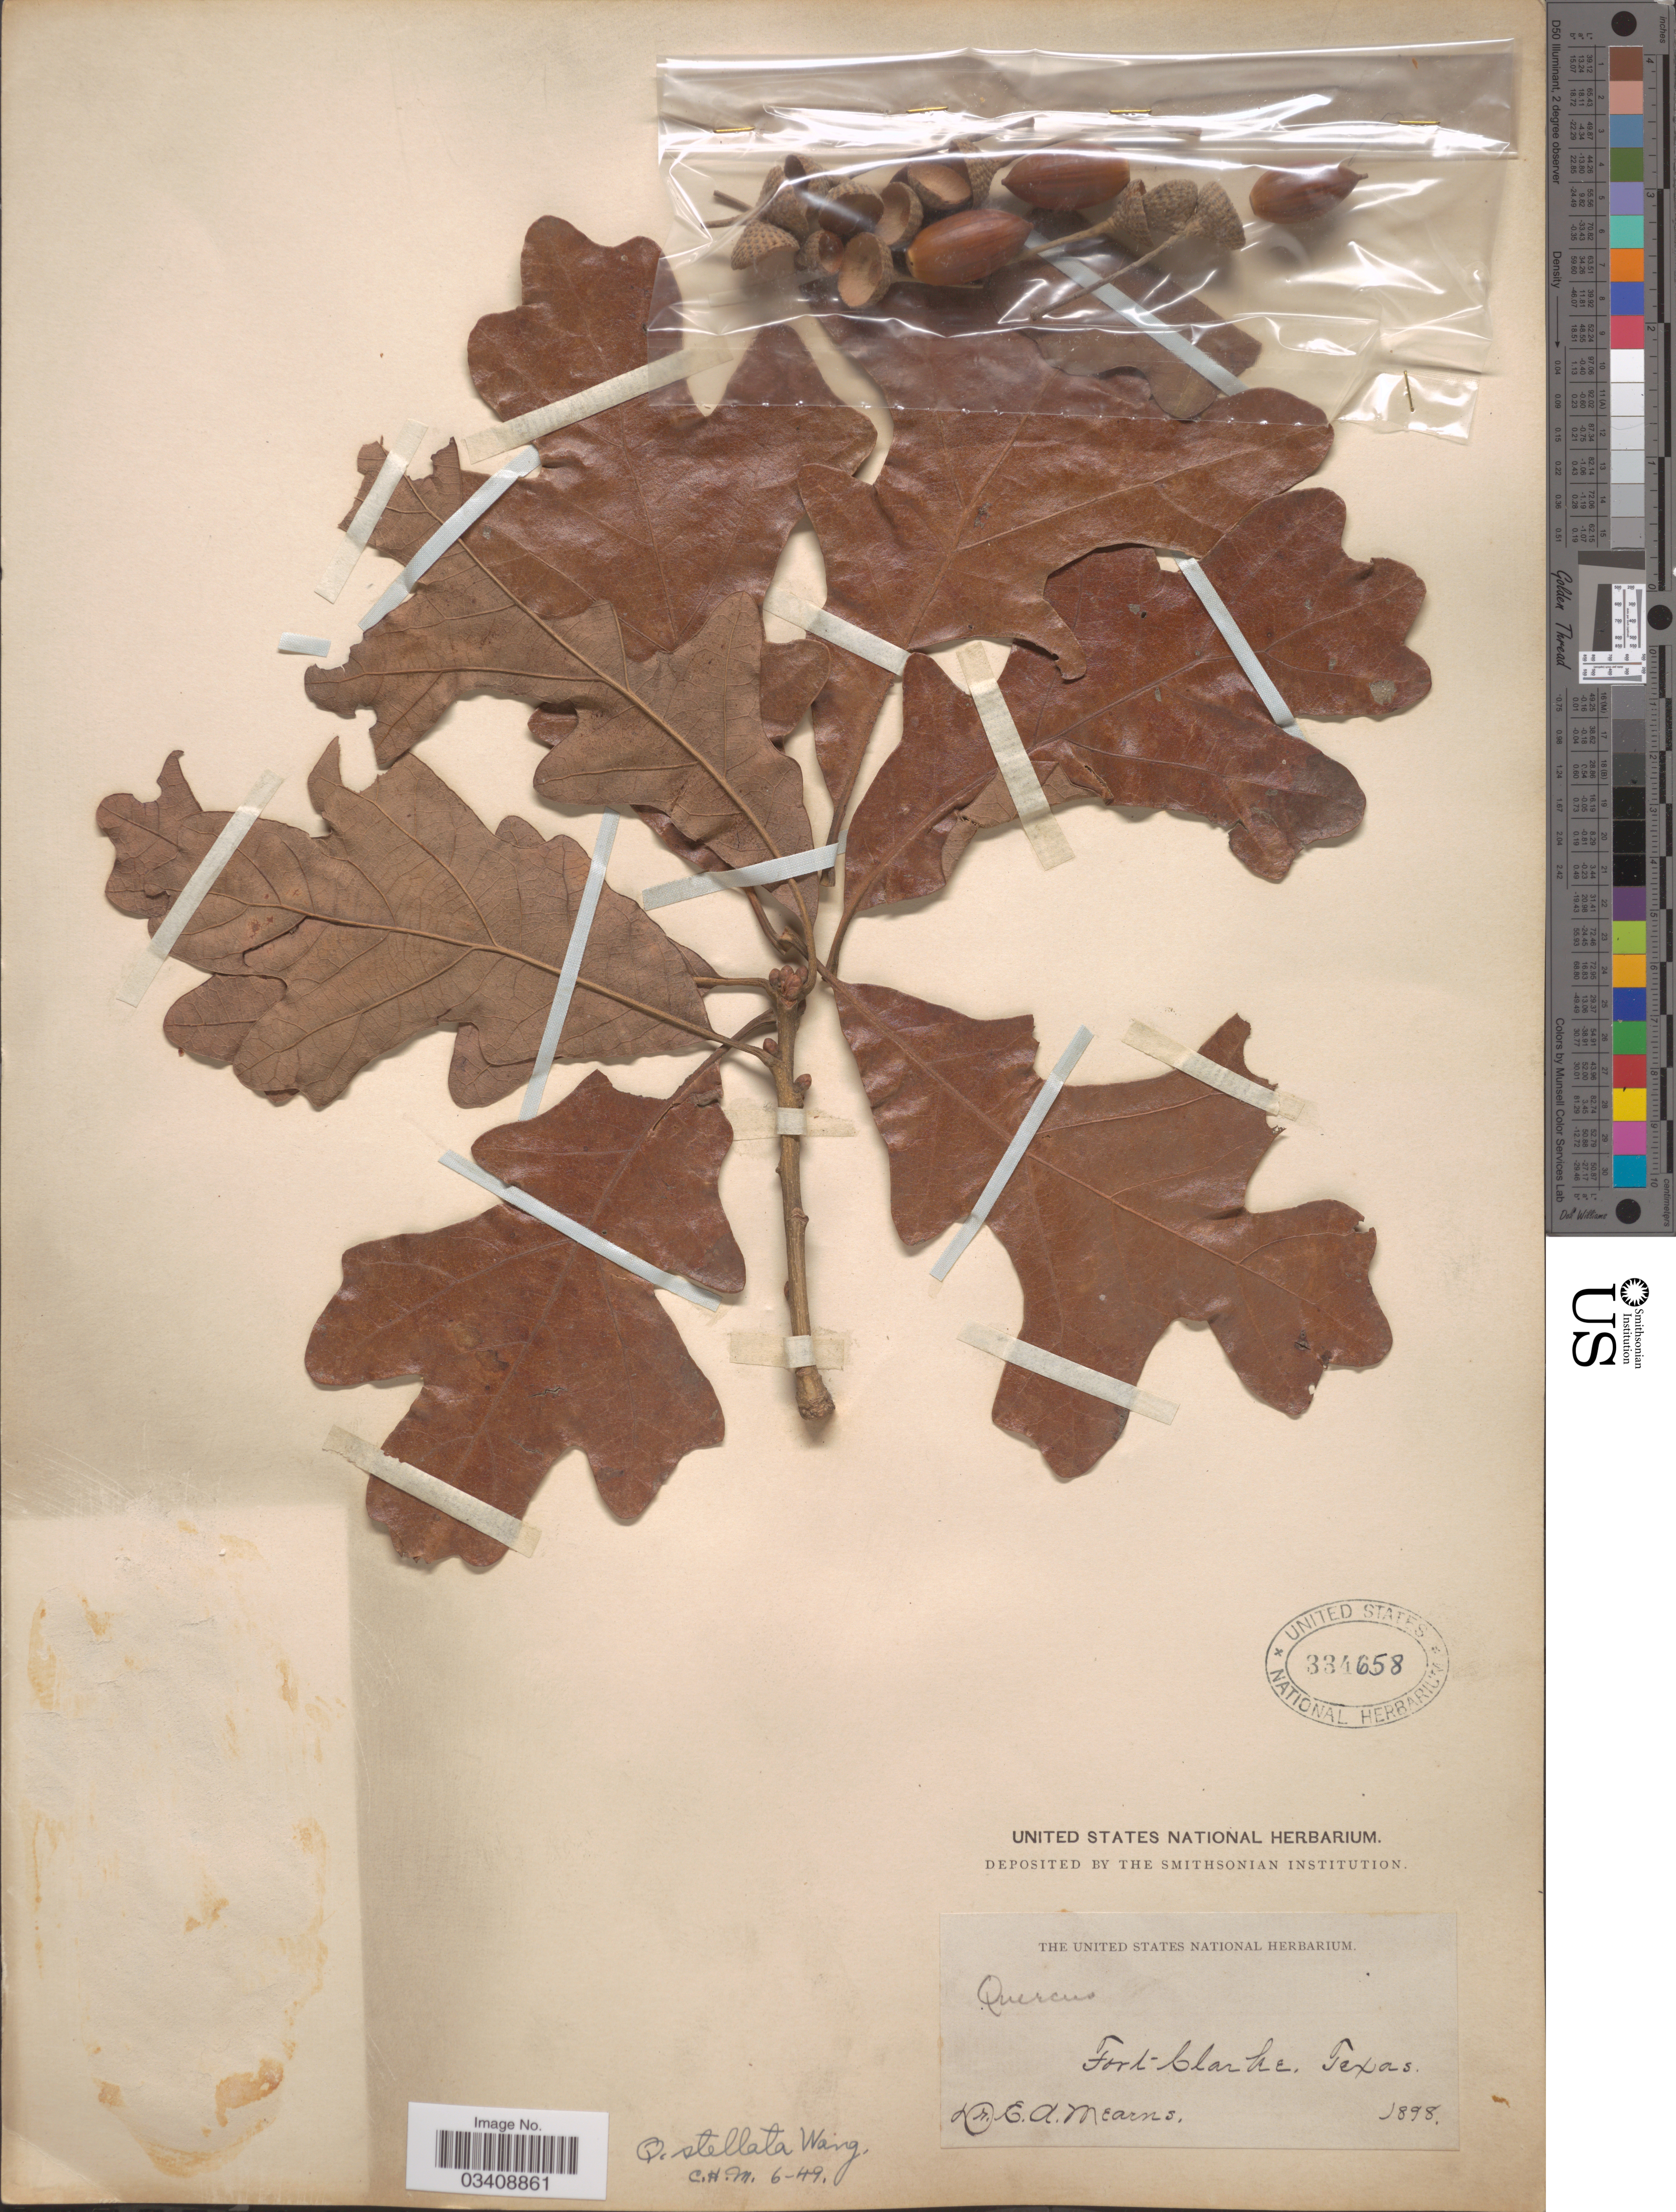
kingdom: Plantae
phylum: Tracheophyta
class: Magnoliopsida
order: Fagales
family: Fagaceae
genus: Quercus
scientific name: Quercus stellata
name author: Wangenh.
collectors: E. A. Mearns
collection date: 1898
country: United States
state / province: Texas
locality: Fort Clarke.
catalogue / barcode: US 334658